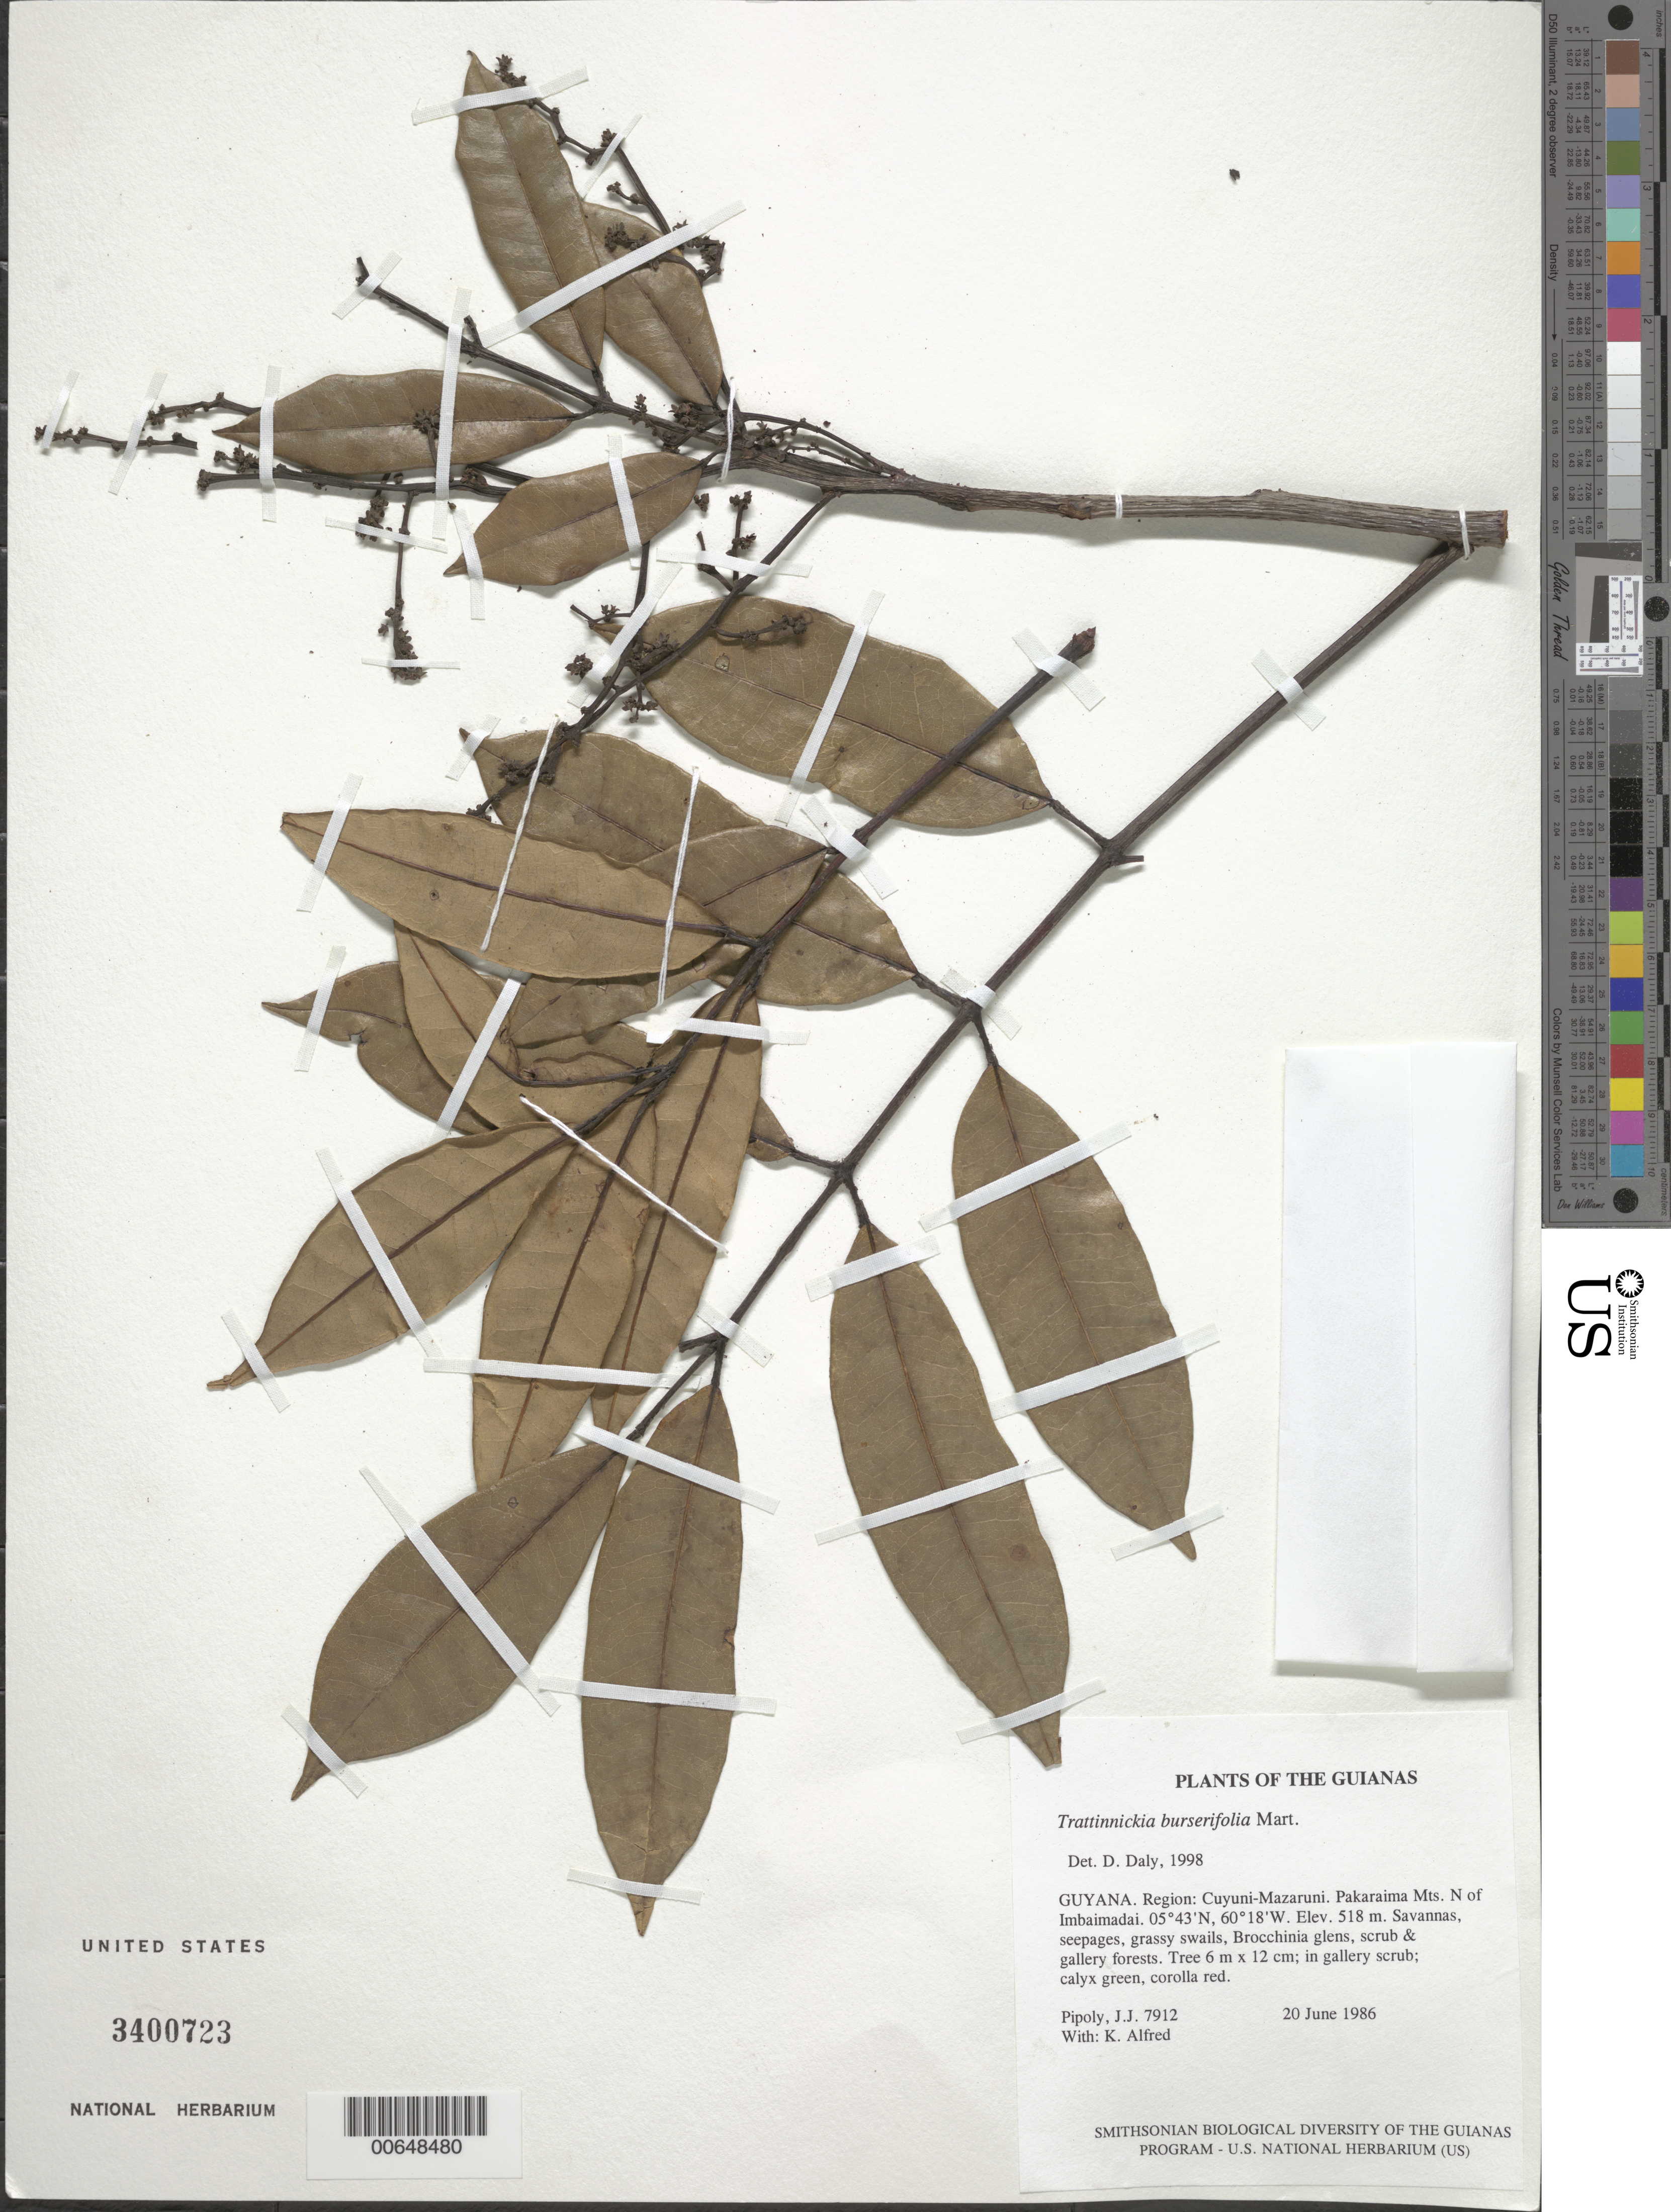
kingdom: Plantae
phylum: Tracheophyta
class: Magnoliopsida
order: Sapindales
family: Burseraceae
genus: Trattinnickia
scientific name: Trattinnickia burserifolia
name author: Mart.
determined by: Daly, D. C.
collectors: J. J. Pipoly & K. Alfred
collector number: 7912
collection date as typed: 20 June 1986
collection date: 1986-06-20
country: Guyana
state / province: Cuyuni-Mazaruni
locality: Pakaraima Mts. N of Imbaimadai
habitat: Savannas, seepages, grassy swails, Brocchinia glens, scrub & gallery forests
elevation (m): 518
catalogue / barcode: US 3400723